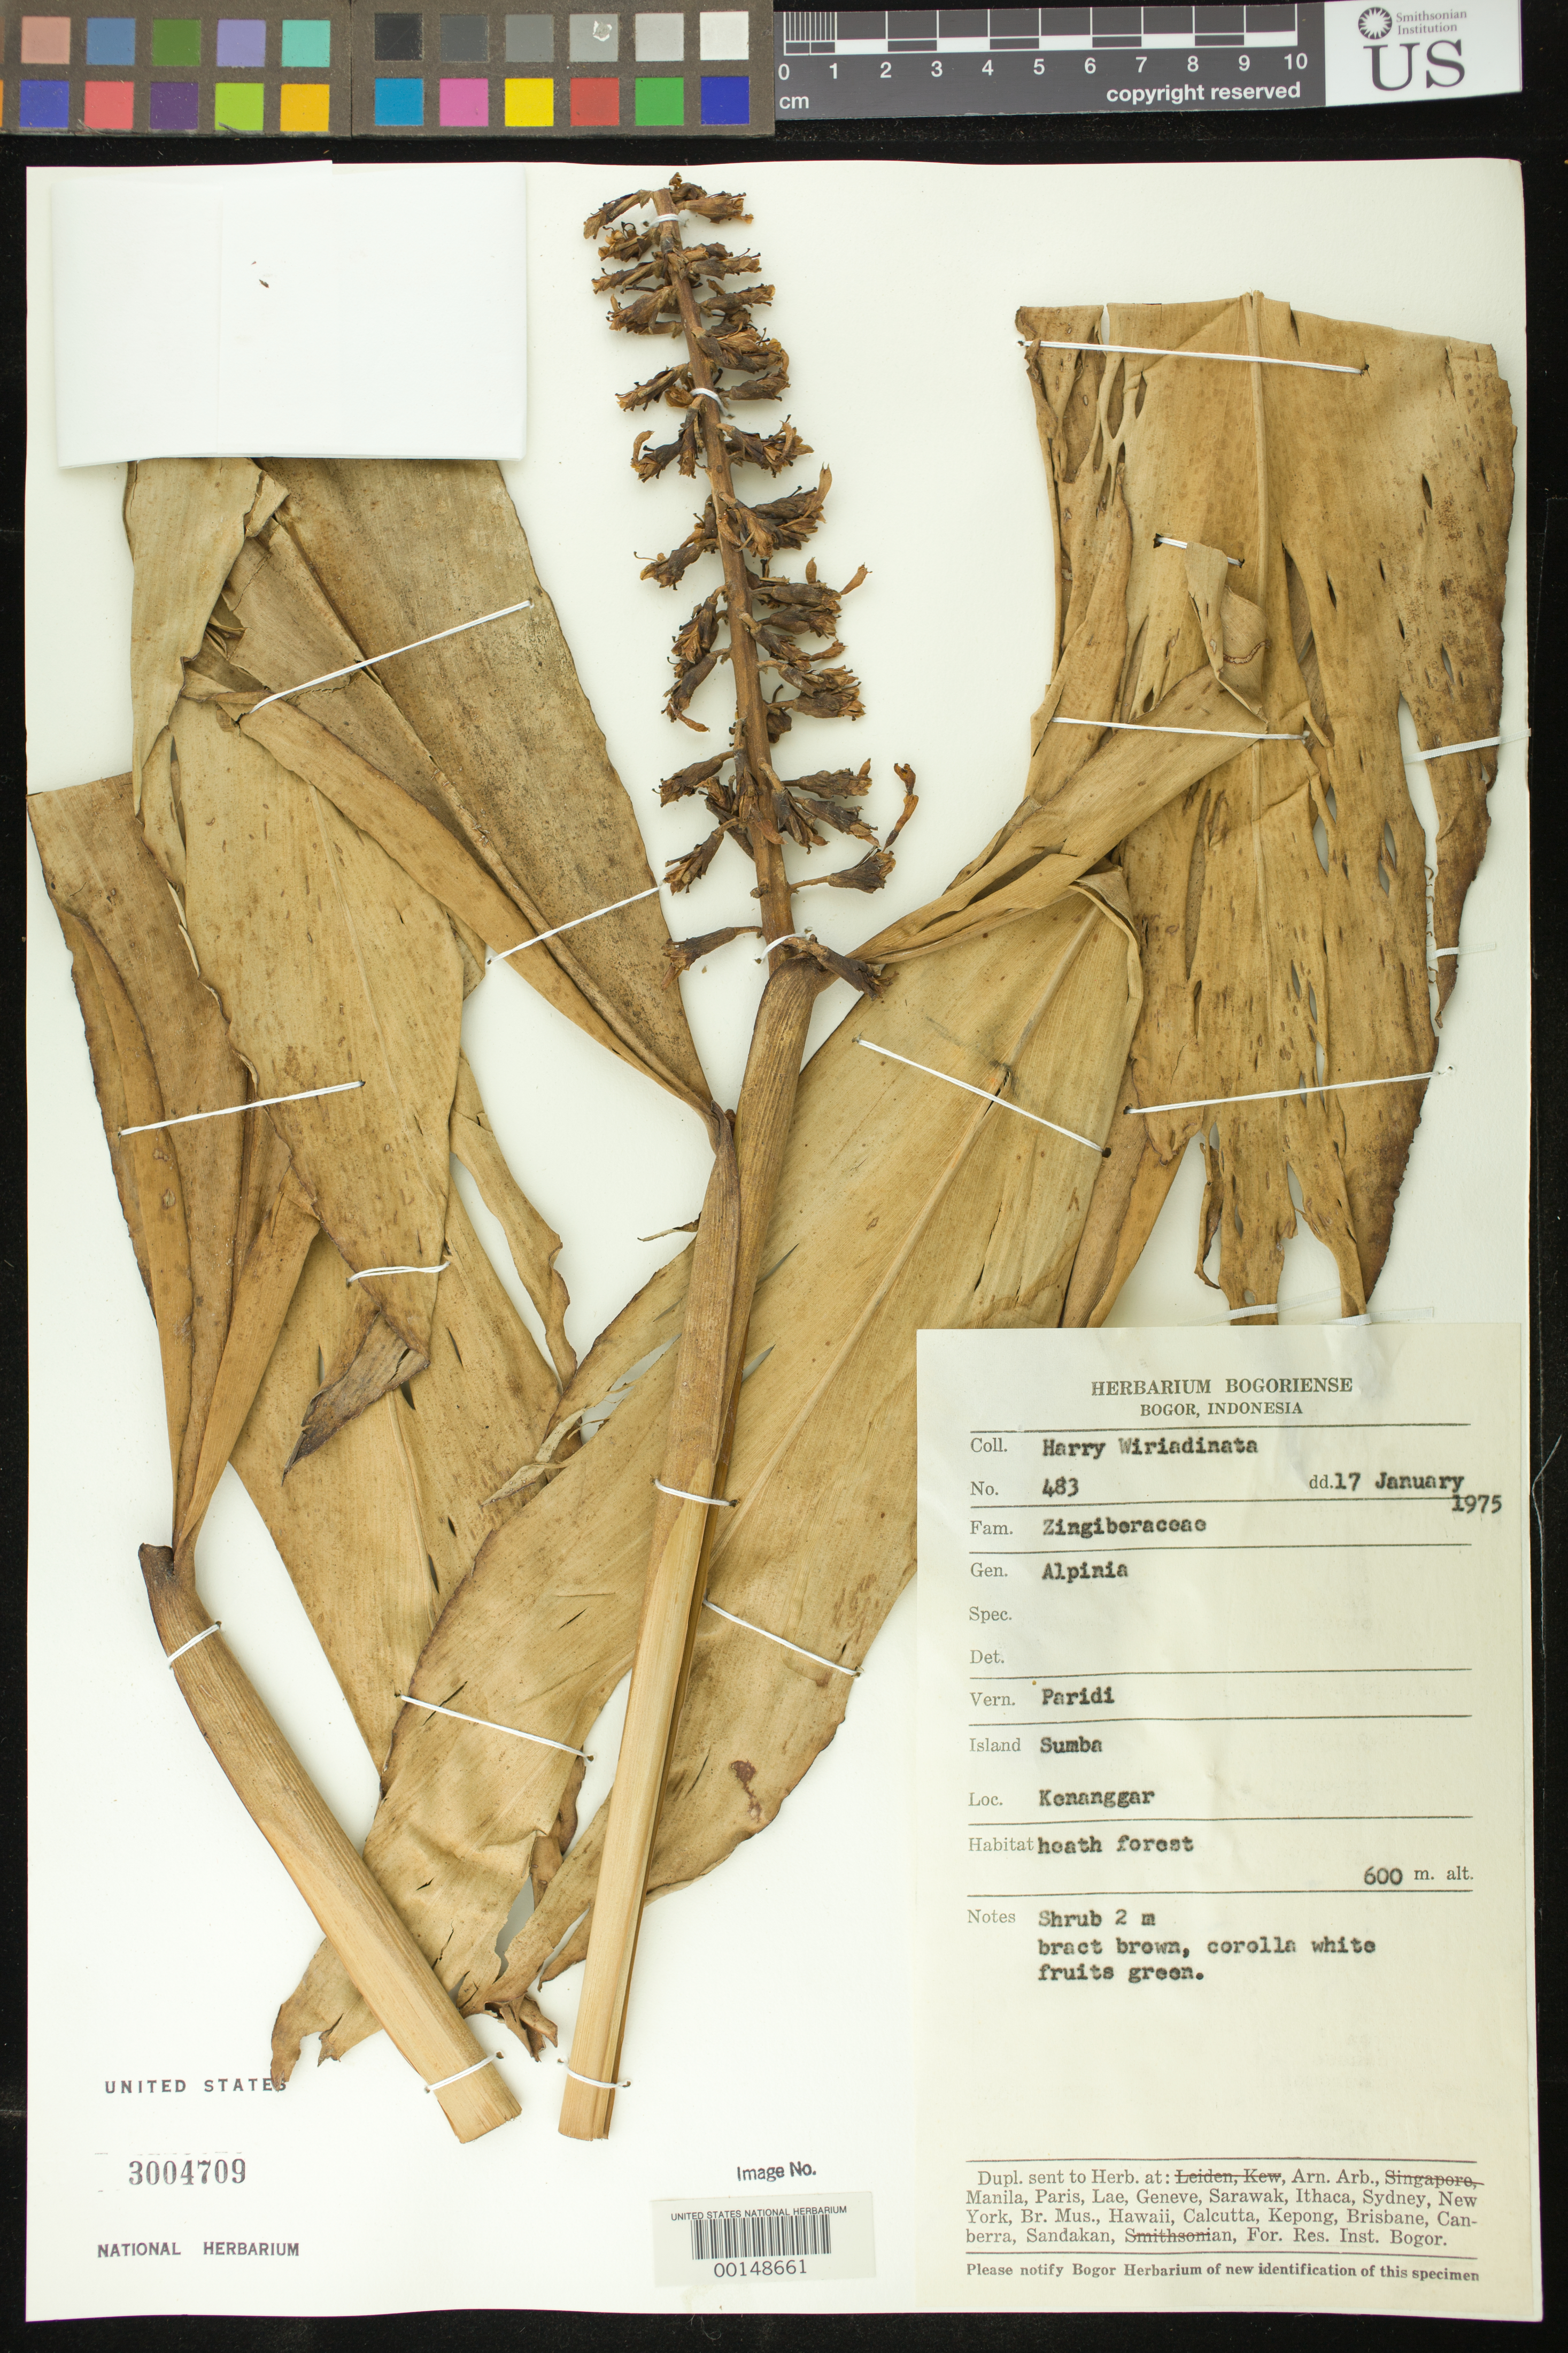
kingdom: Plantae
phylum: Tracheophyta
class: Liliopsida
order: Zingiberales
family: Zingiberaceae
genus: Alpinia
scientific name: Alpinia sp.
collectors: H. Wiriadinata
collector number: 483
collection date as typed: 17 Jan 1975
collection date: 1975-01-17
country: Indonesia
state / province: Nusa Tenggara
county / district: Nusa Tenggara Timur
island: Sumba Island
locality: Sumba island, kenanggar, heath forest [Lesser Sunda Is.]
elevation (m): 600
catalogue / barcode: US 3004709